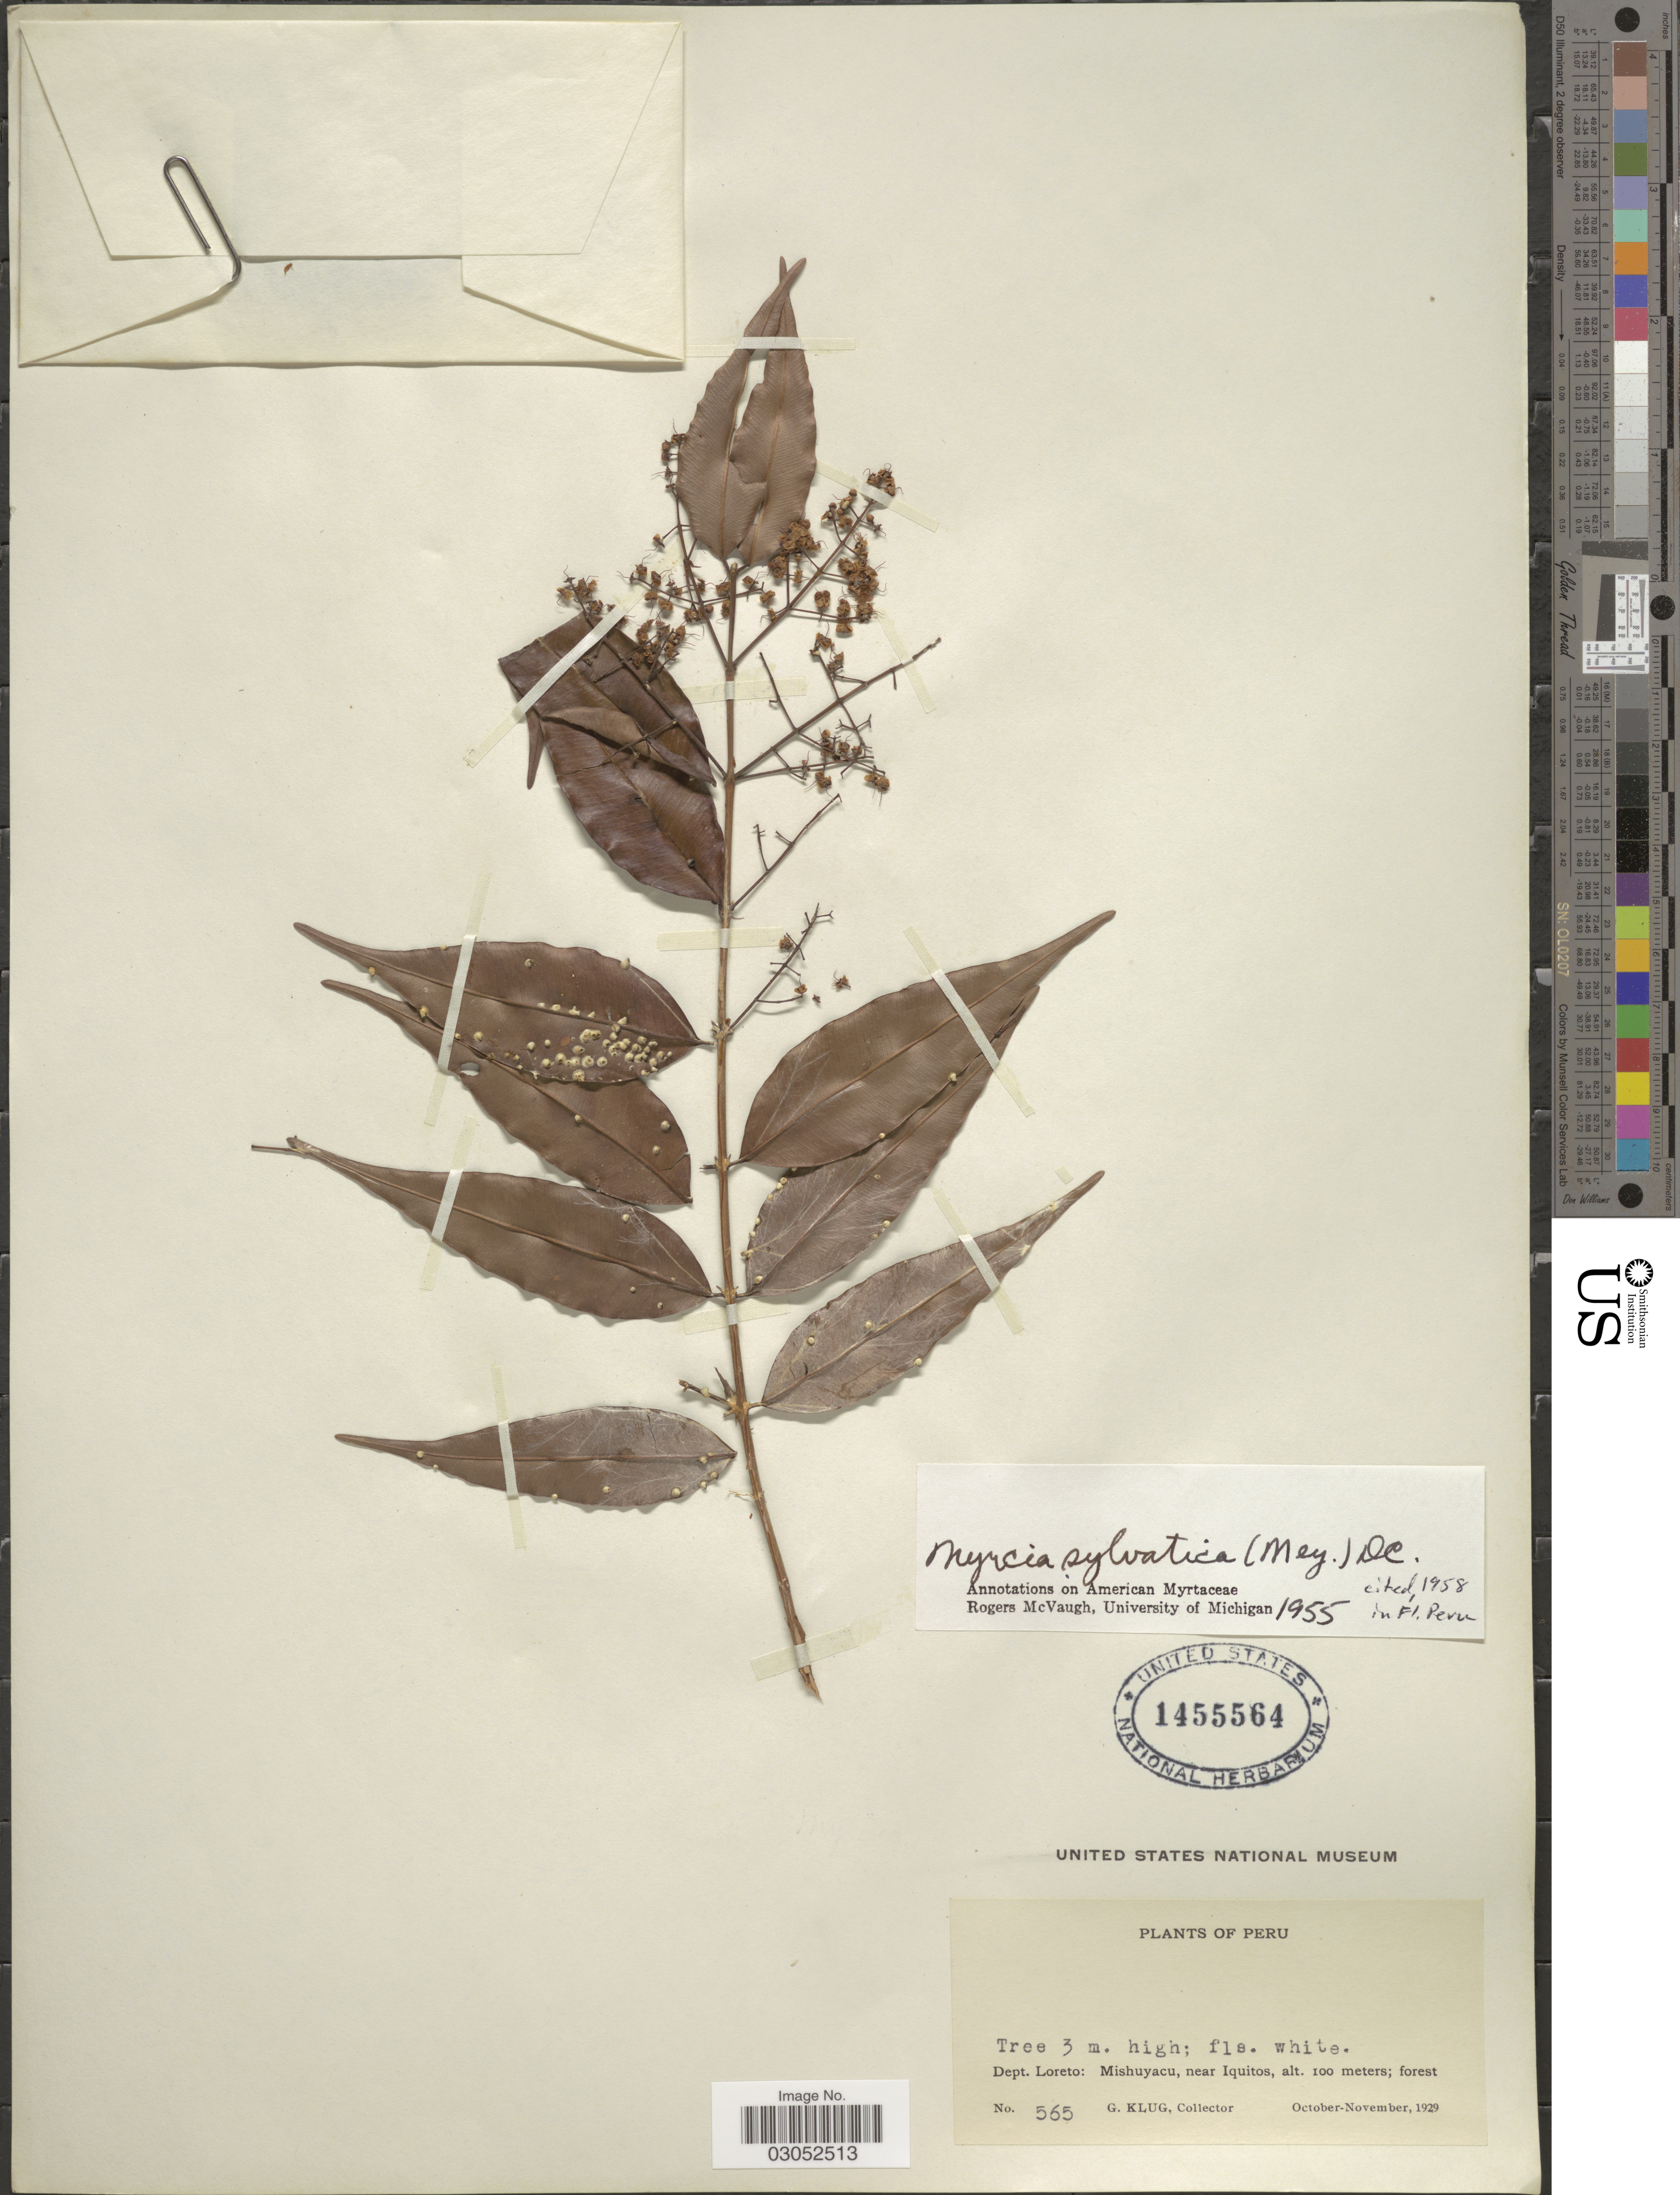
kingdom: Plantae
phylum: Tracheophyta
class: Magnoliopsida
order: Myrtales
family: Myrtaceae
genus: Myrcia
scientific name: Myrcia sylvatica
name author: (G. Mey.) DC.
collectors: G. Klug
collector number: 565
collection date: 1929-10/1929-11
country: Peru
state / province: Loreto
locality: Dept. Loreto: Mishuyacu, near Iquitos.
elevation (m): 100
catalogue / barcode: US 1455564